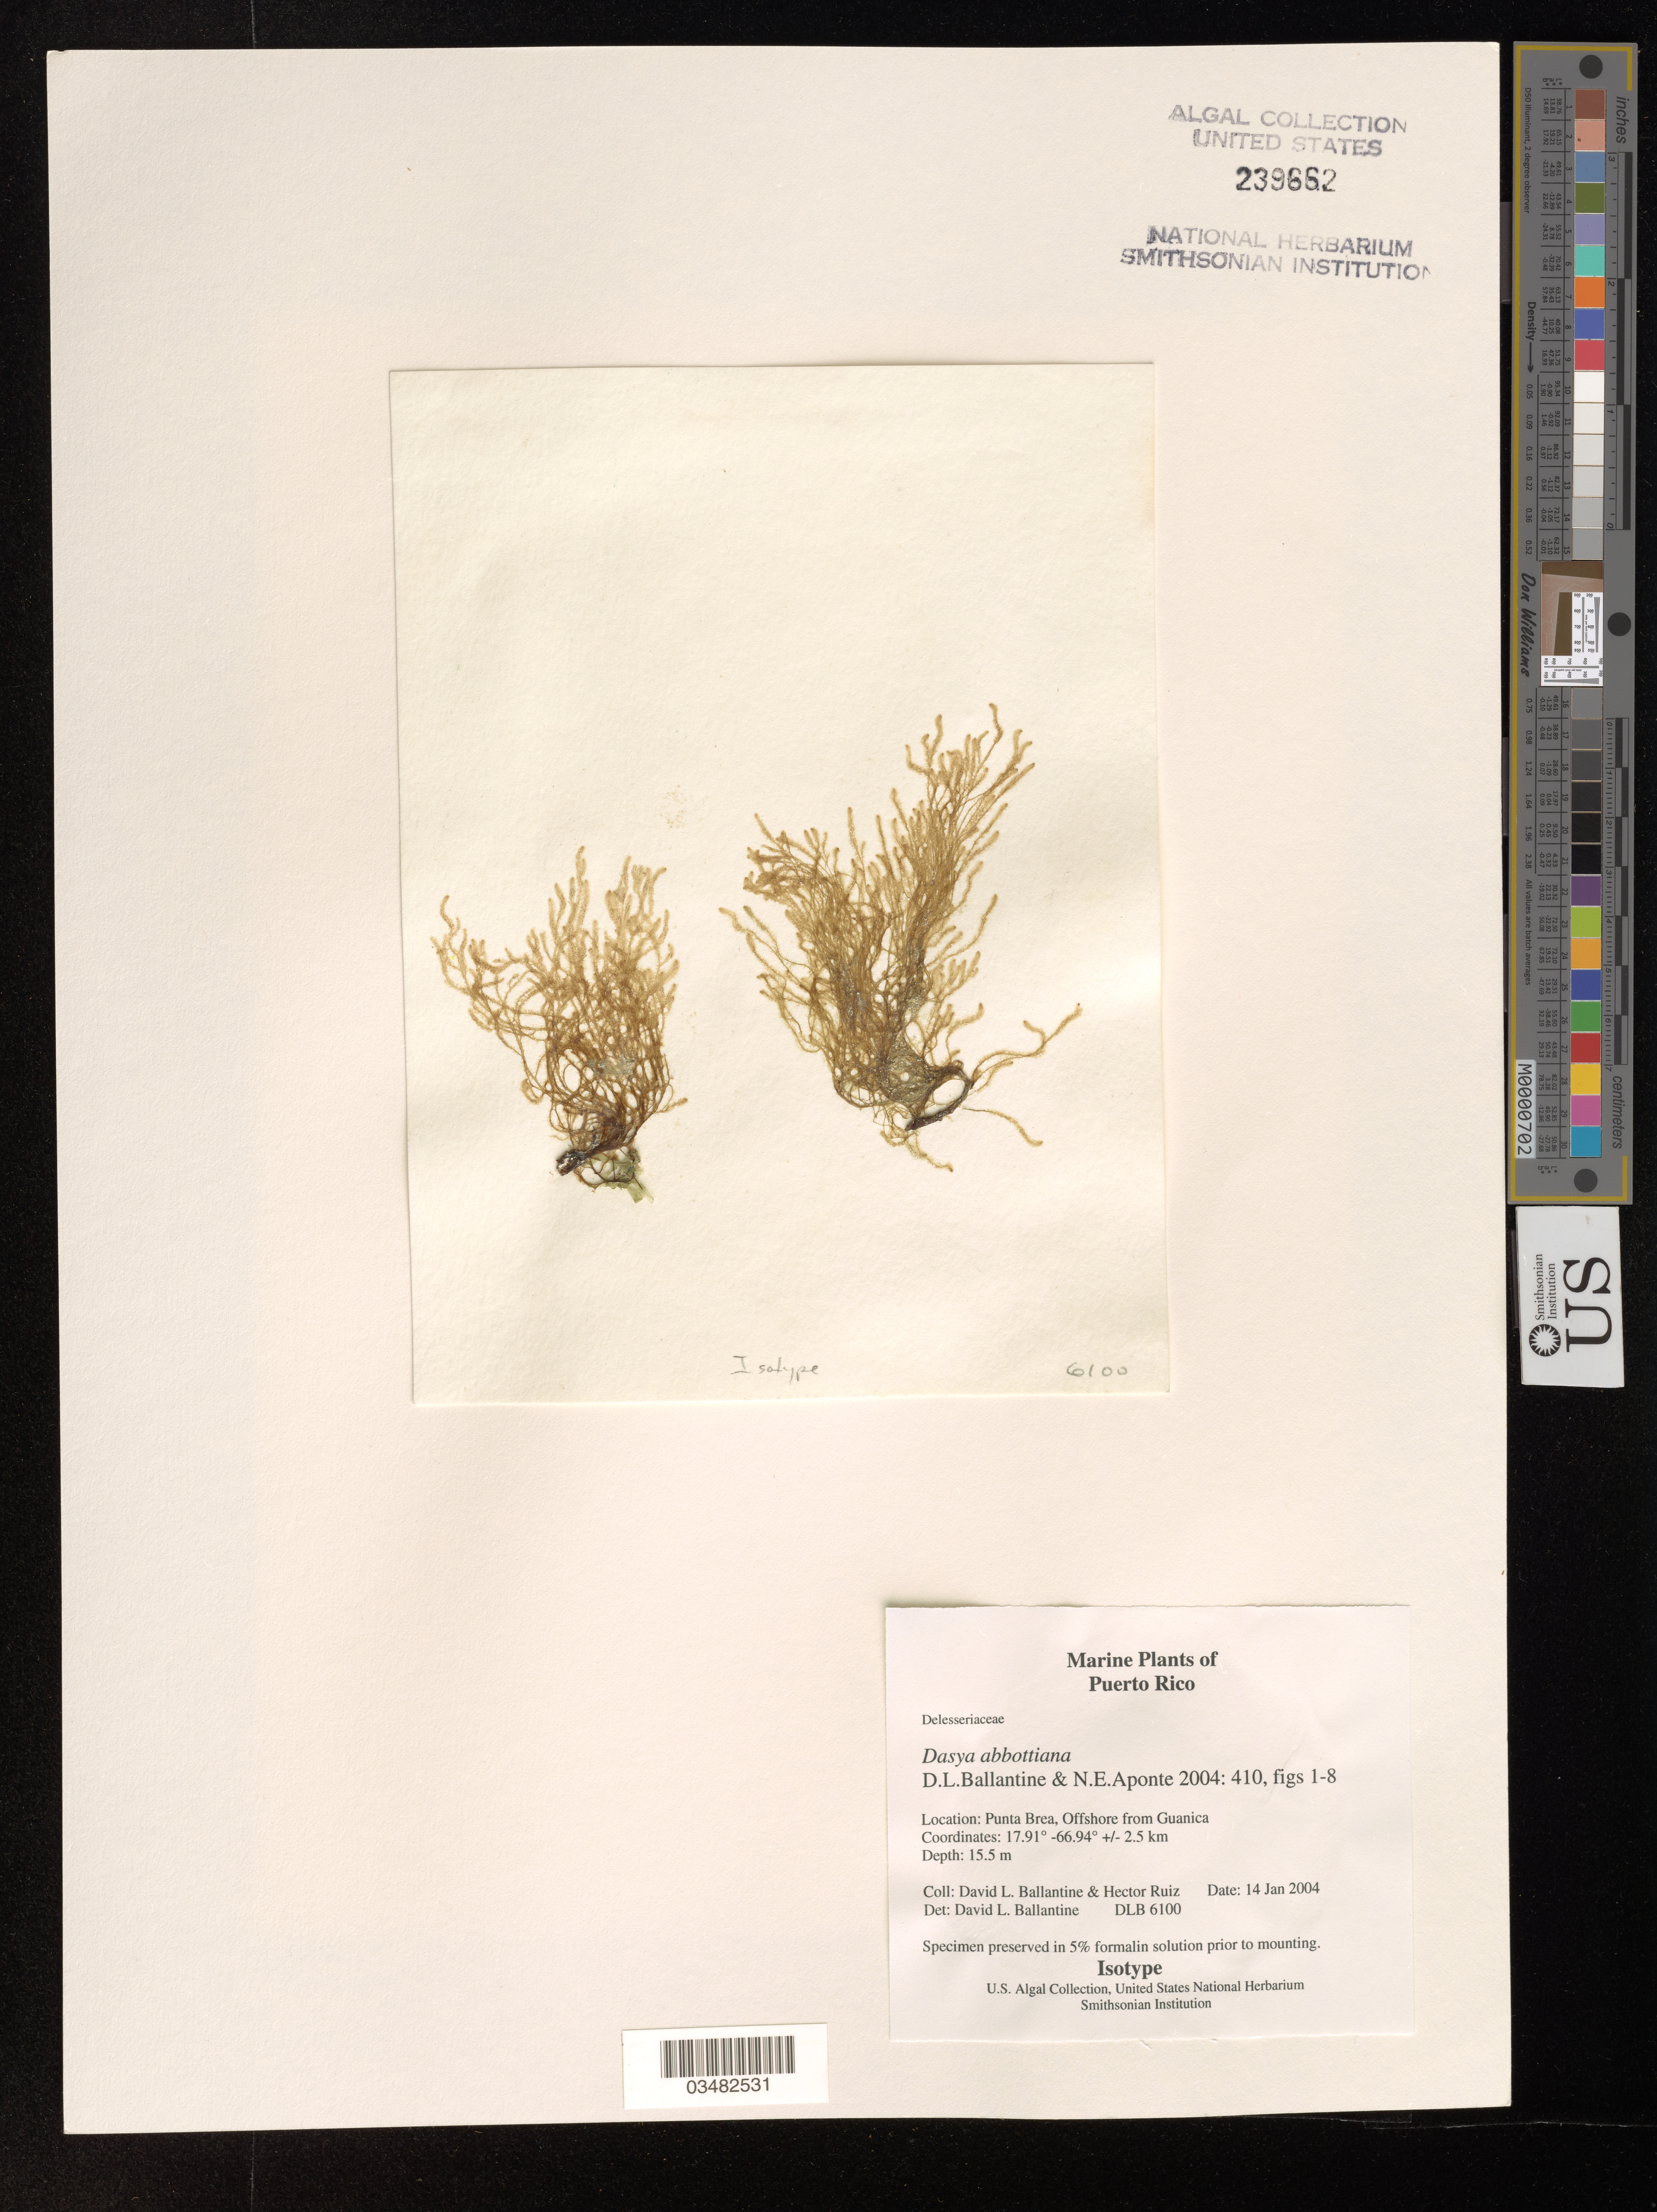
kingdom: Plantae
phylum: Rhodophyta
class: Florideophyceae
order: Ceramiales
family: Dasyaceae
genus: Dasya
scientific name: Dasya abbottiana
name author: D.L. Ballant. & N.E.Aponte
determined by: Ballantine, D. L.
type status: Isotype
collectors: D.L. Ballantine & H. Ruiz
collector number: DLB 6100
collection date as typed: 14 Jan 2004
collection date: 2004-01-14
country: Puerto Rico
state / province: Guanica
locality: Punta Brea, offshore from Guanica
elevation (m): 15.5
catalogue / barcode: US 239662